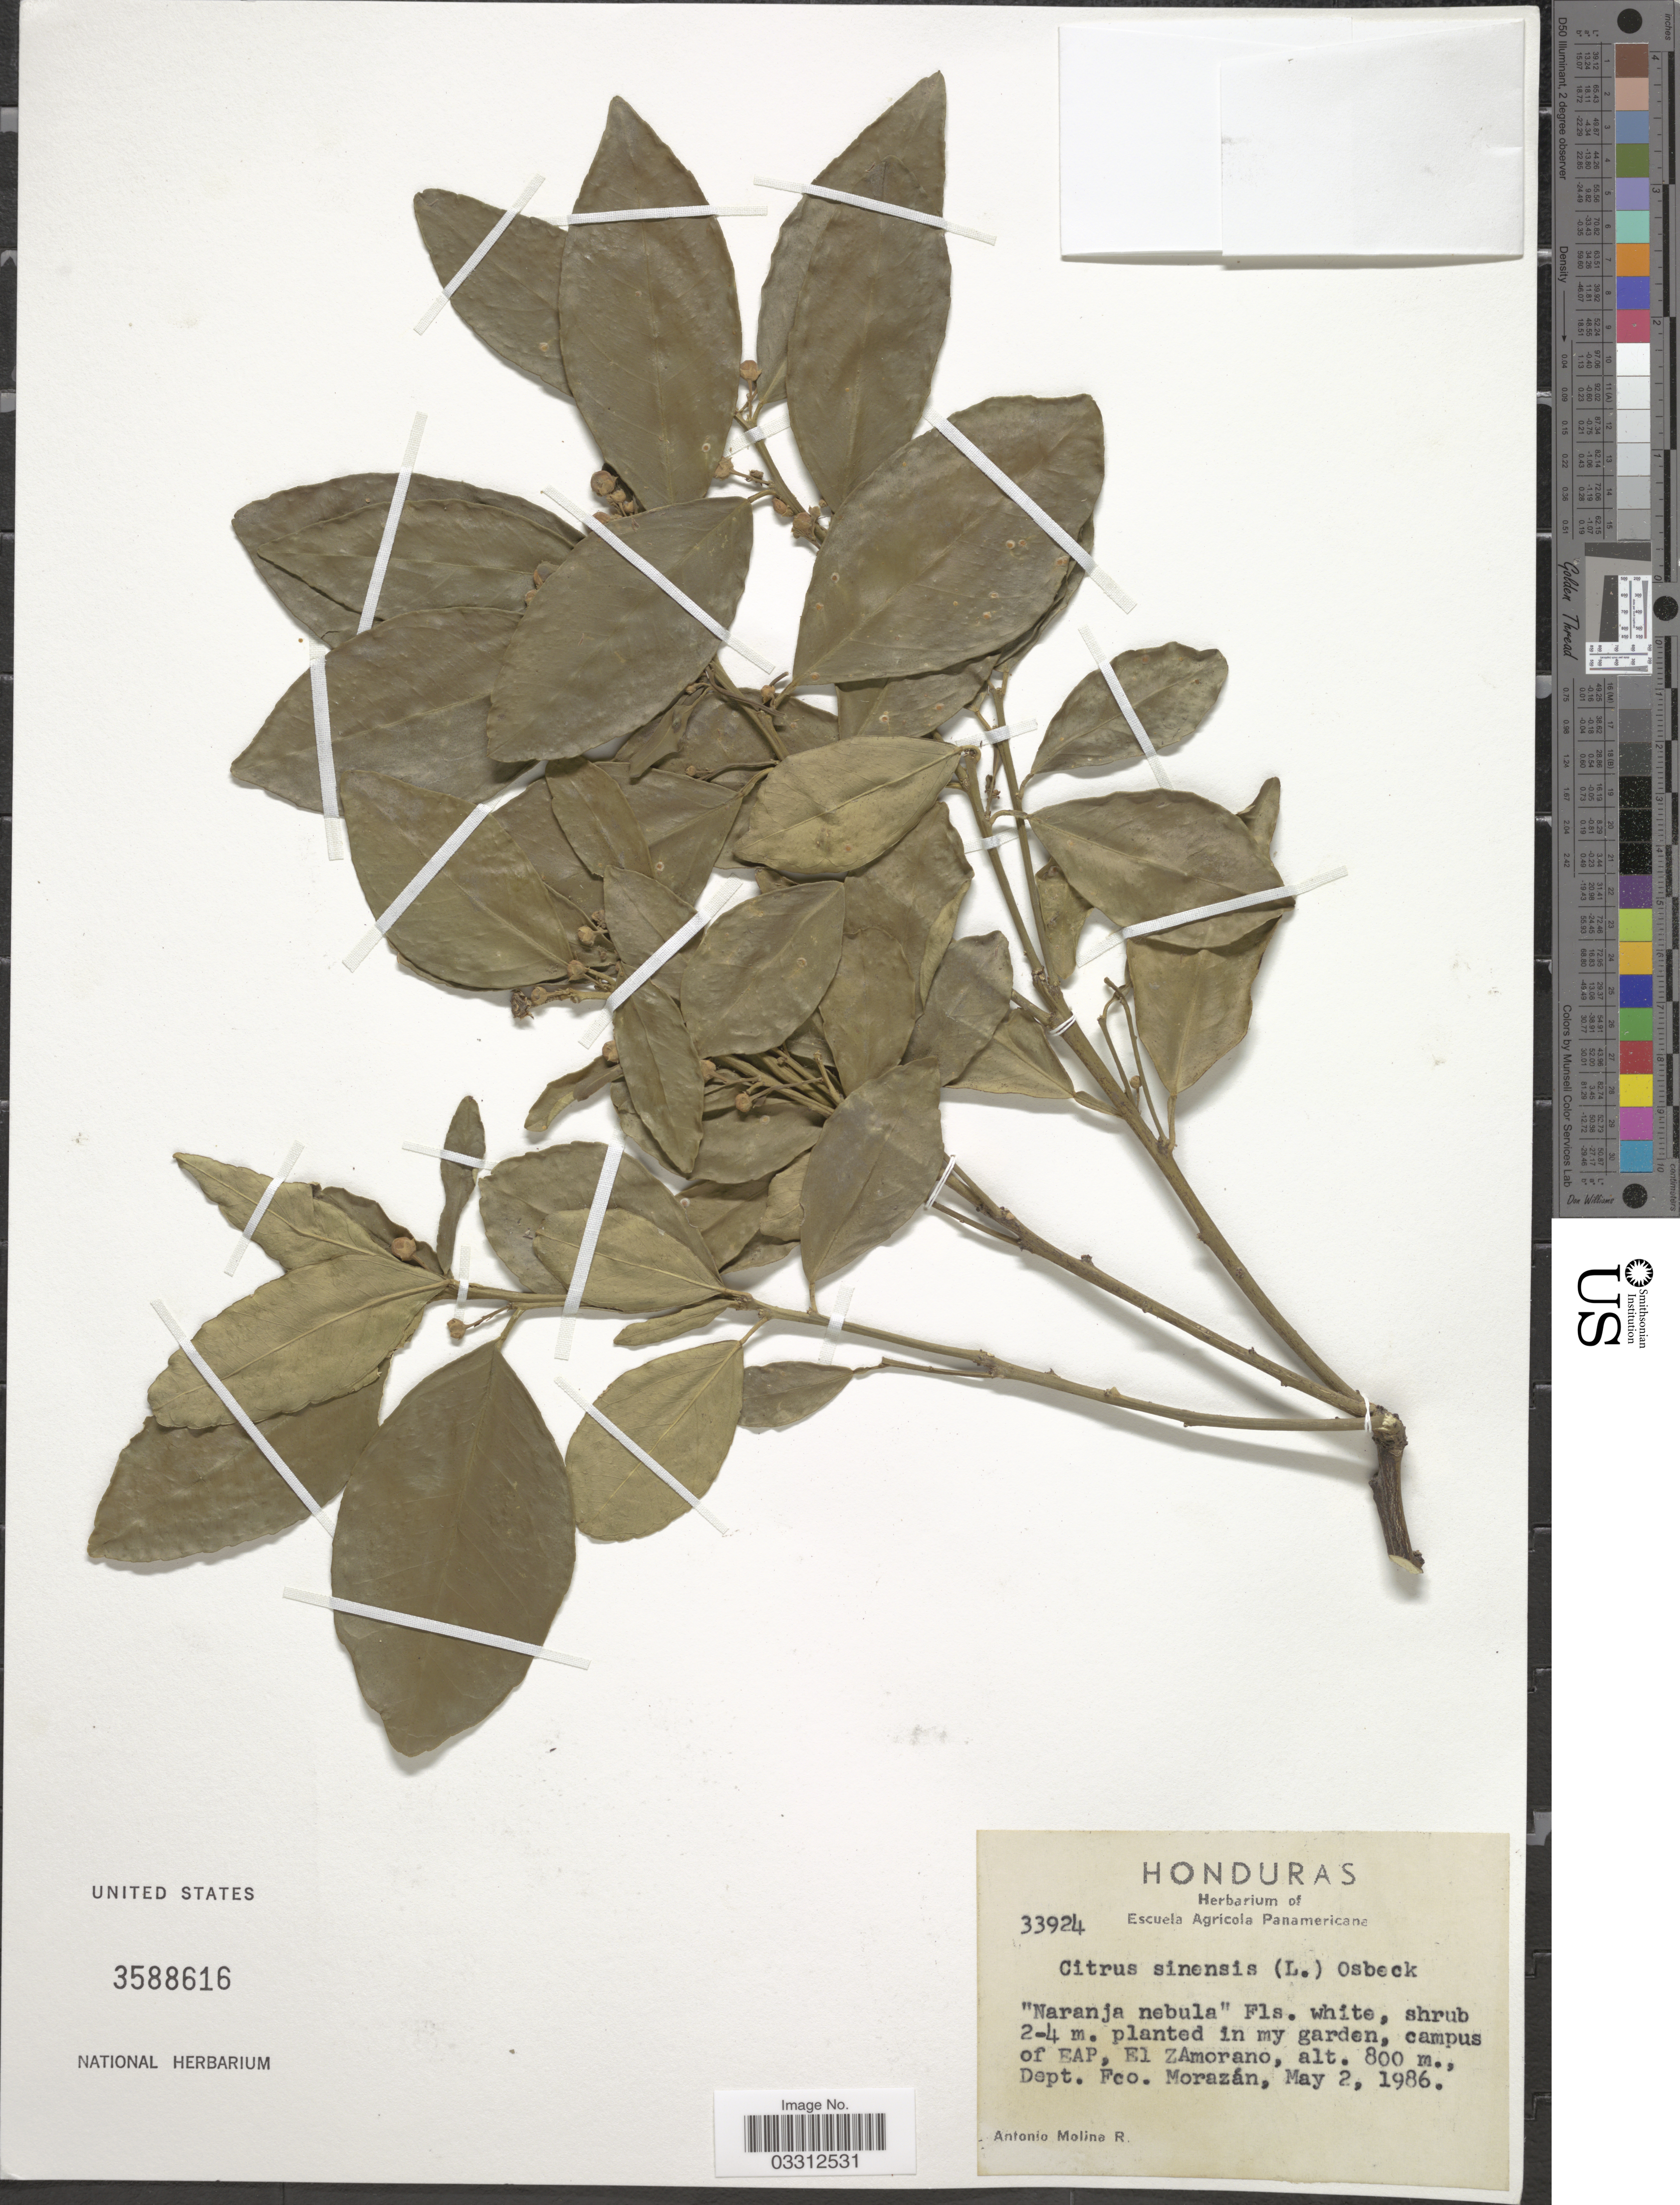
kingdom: Plantae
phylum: Tracheophyta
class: Magnoliopsida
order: Sapindales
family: Rutaceae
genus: Citrus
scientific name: Citrus x sinensis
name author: (L.) Osbeck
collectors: A. Molina R.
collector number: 33924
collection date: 1986-05-02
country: Honduras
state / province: Fco. Morazán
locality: Campus of EAP, El Zamorano, Dept. Fco. Morazán.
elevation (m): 800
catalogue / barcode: US 3588616